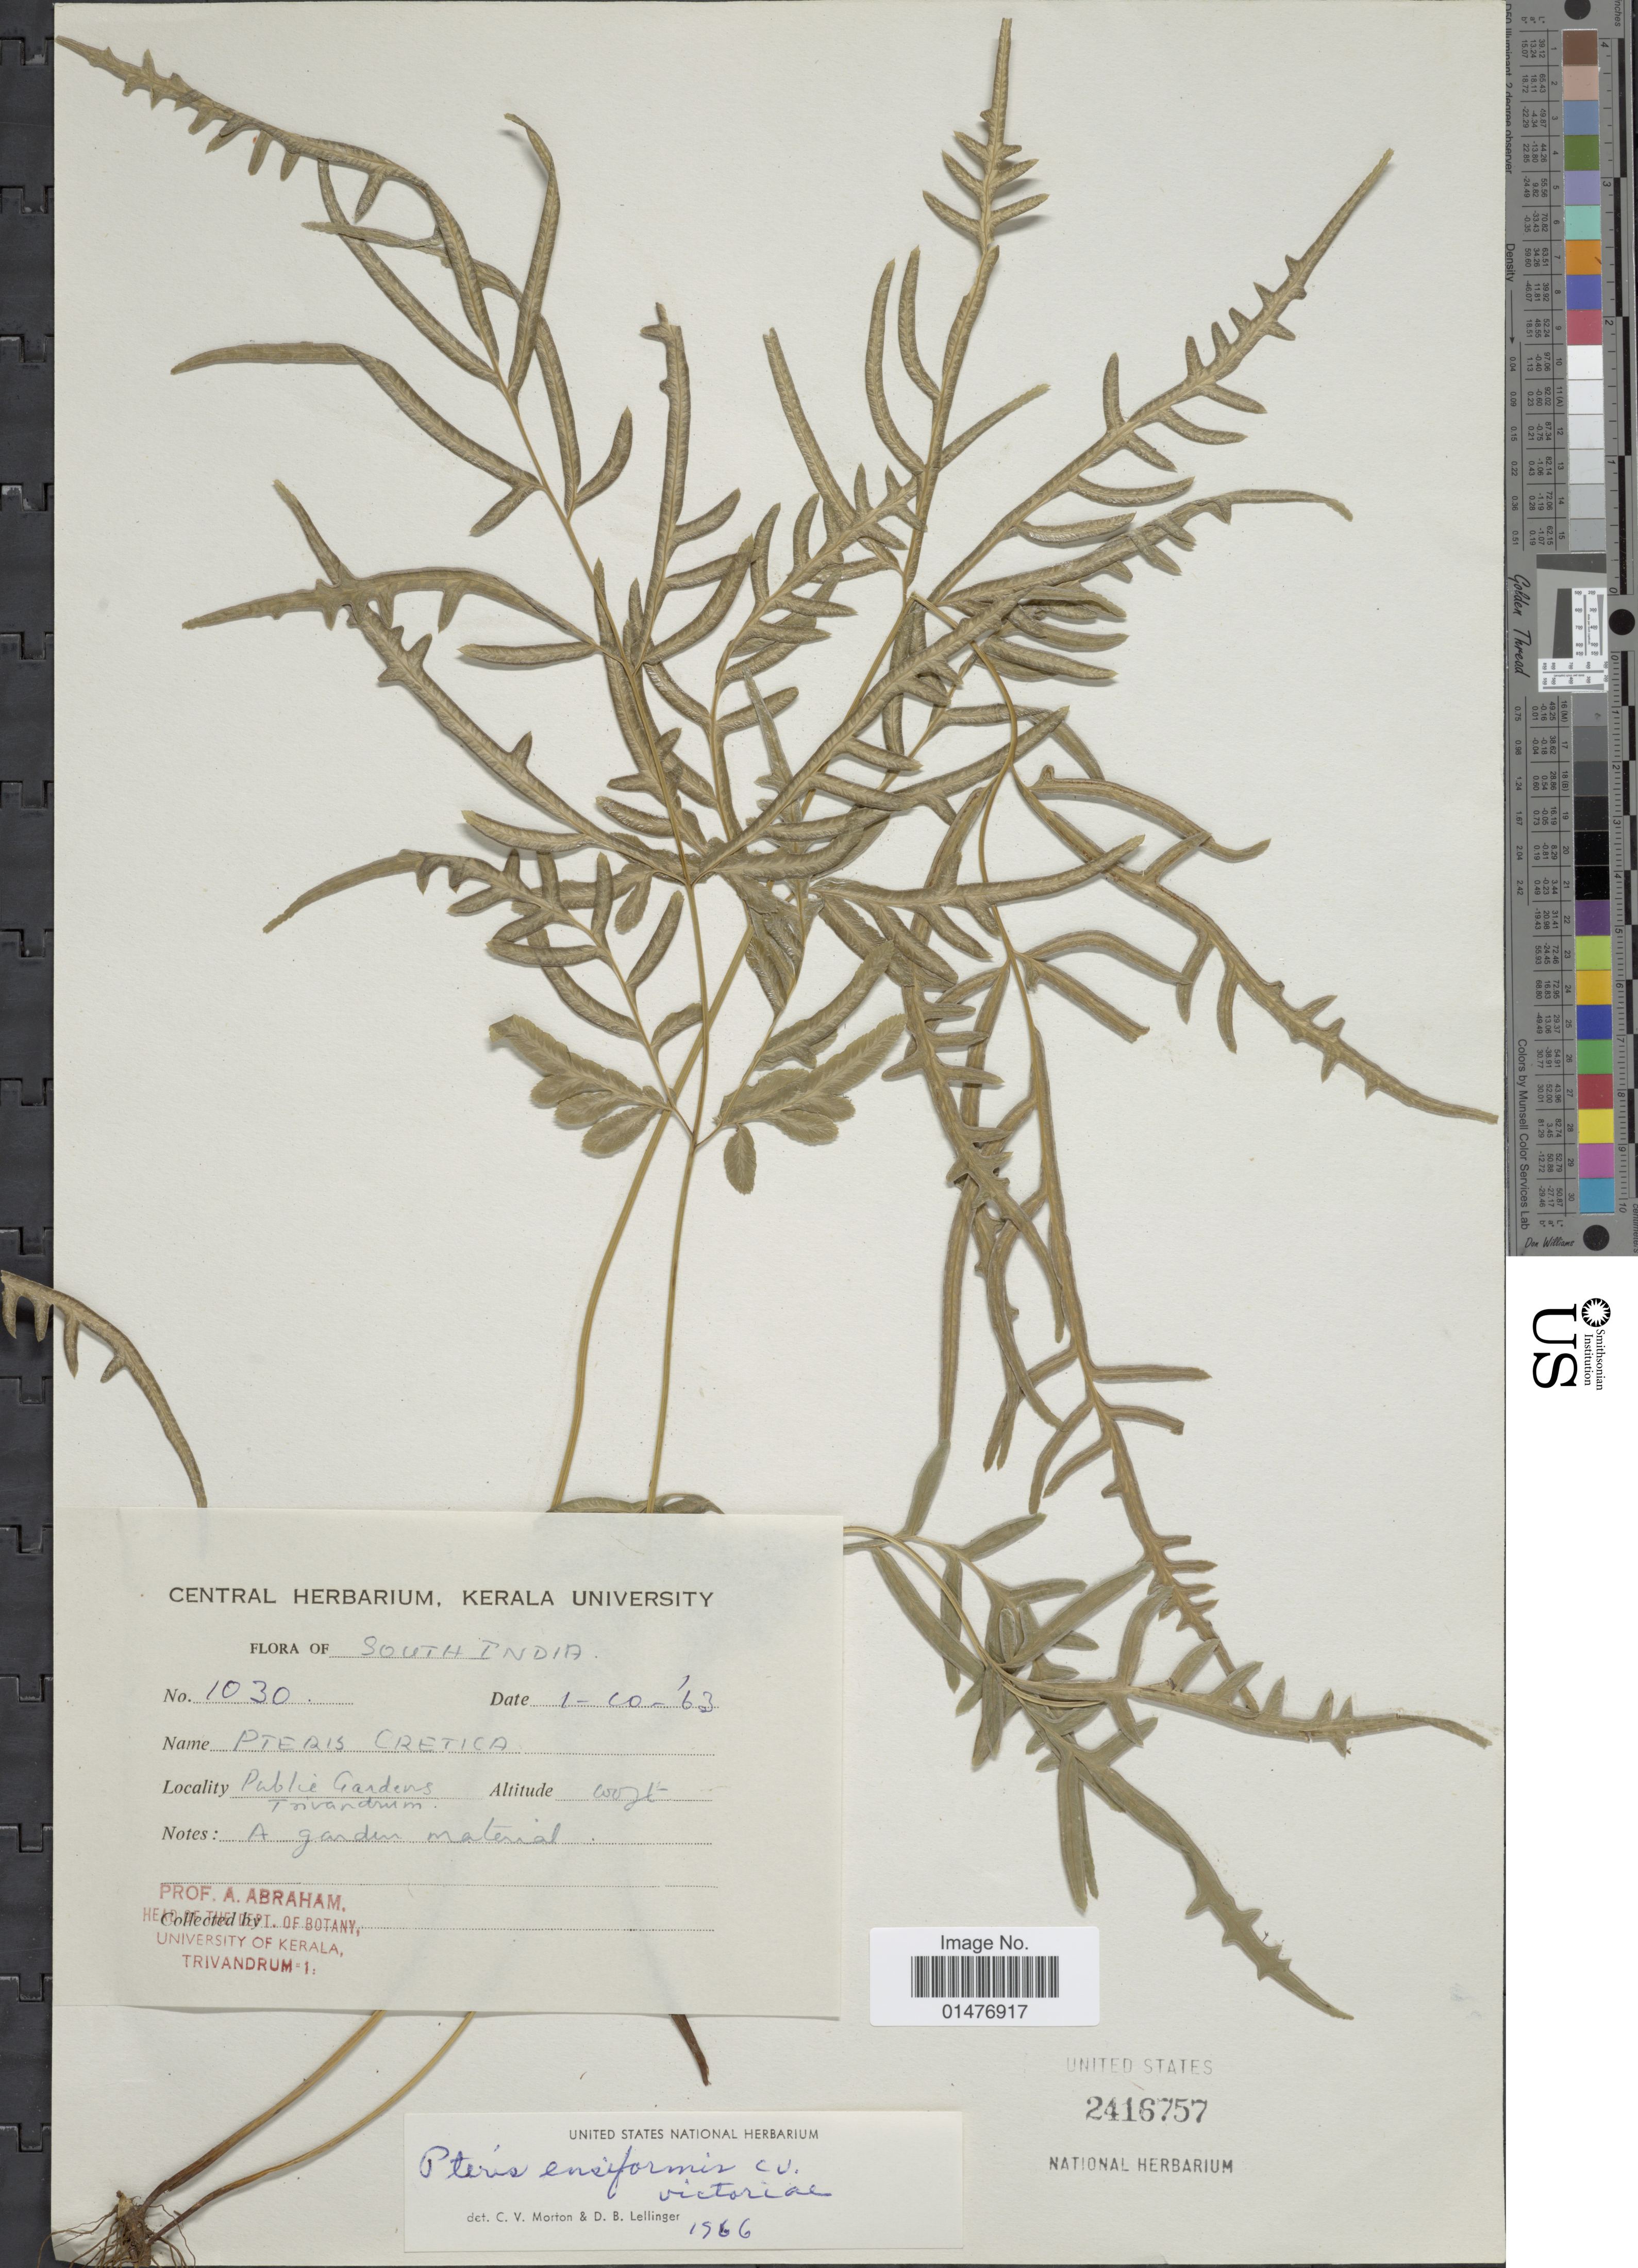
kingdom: Plantae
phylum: Tracheophyta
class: Polypodiopsida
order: Polypodiales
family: Pteridaceae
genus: Pteris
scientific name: Pteris ensiformis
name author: Burm. f.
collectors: A. Abraham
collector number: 1030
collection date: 1963-10-01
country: India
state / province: Kerala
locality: Public gardens, Trivandrum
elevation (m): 30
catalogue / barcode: US 2416757